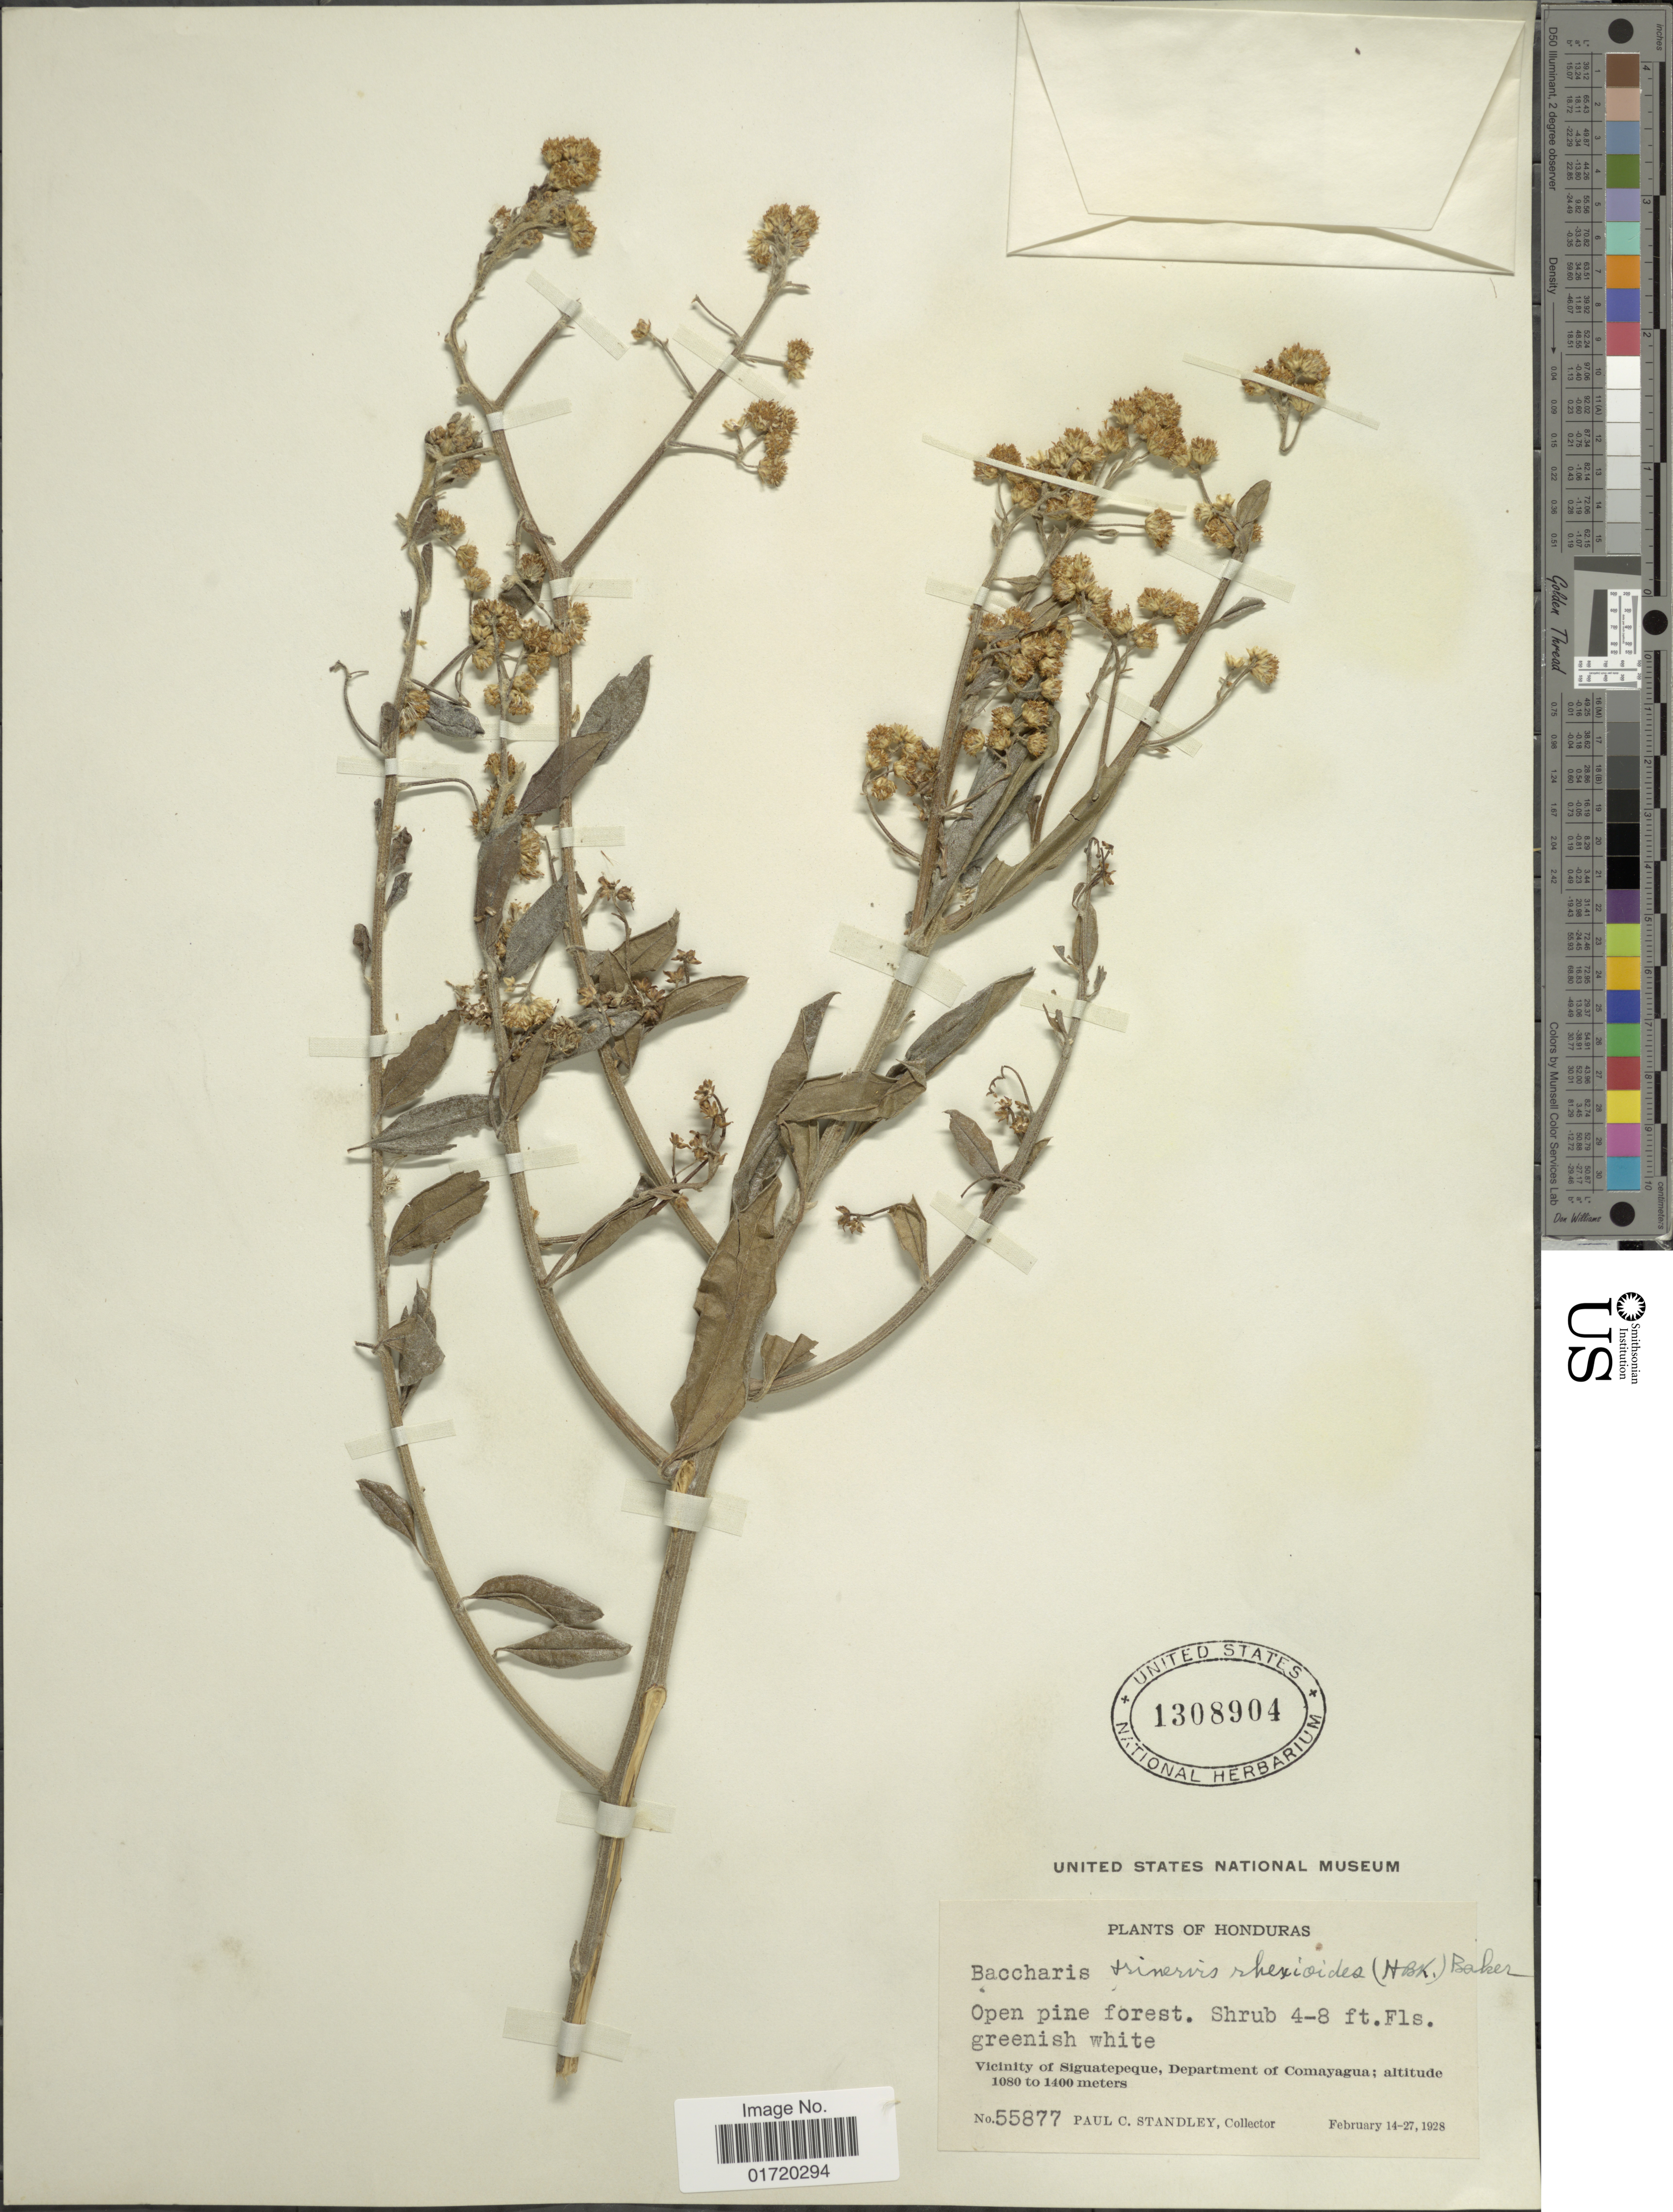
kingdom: Plantae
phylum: Tracheophyta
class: Magnoliopsida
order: Asterales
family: Asteraceae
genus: Baccharis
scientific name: Baccharis trinervis var. rhexioides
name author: (Kunth) Baker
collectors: P. C. Standley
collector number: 55877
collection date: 1928-02-14/1928-02-27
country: Honduras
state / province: Comayagua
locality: Vicinity of Siguatepeque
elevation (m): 1080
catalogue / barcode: US 1308904